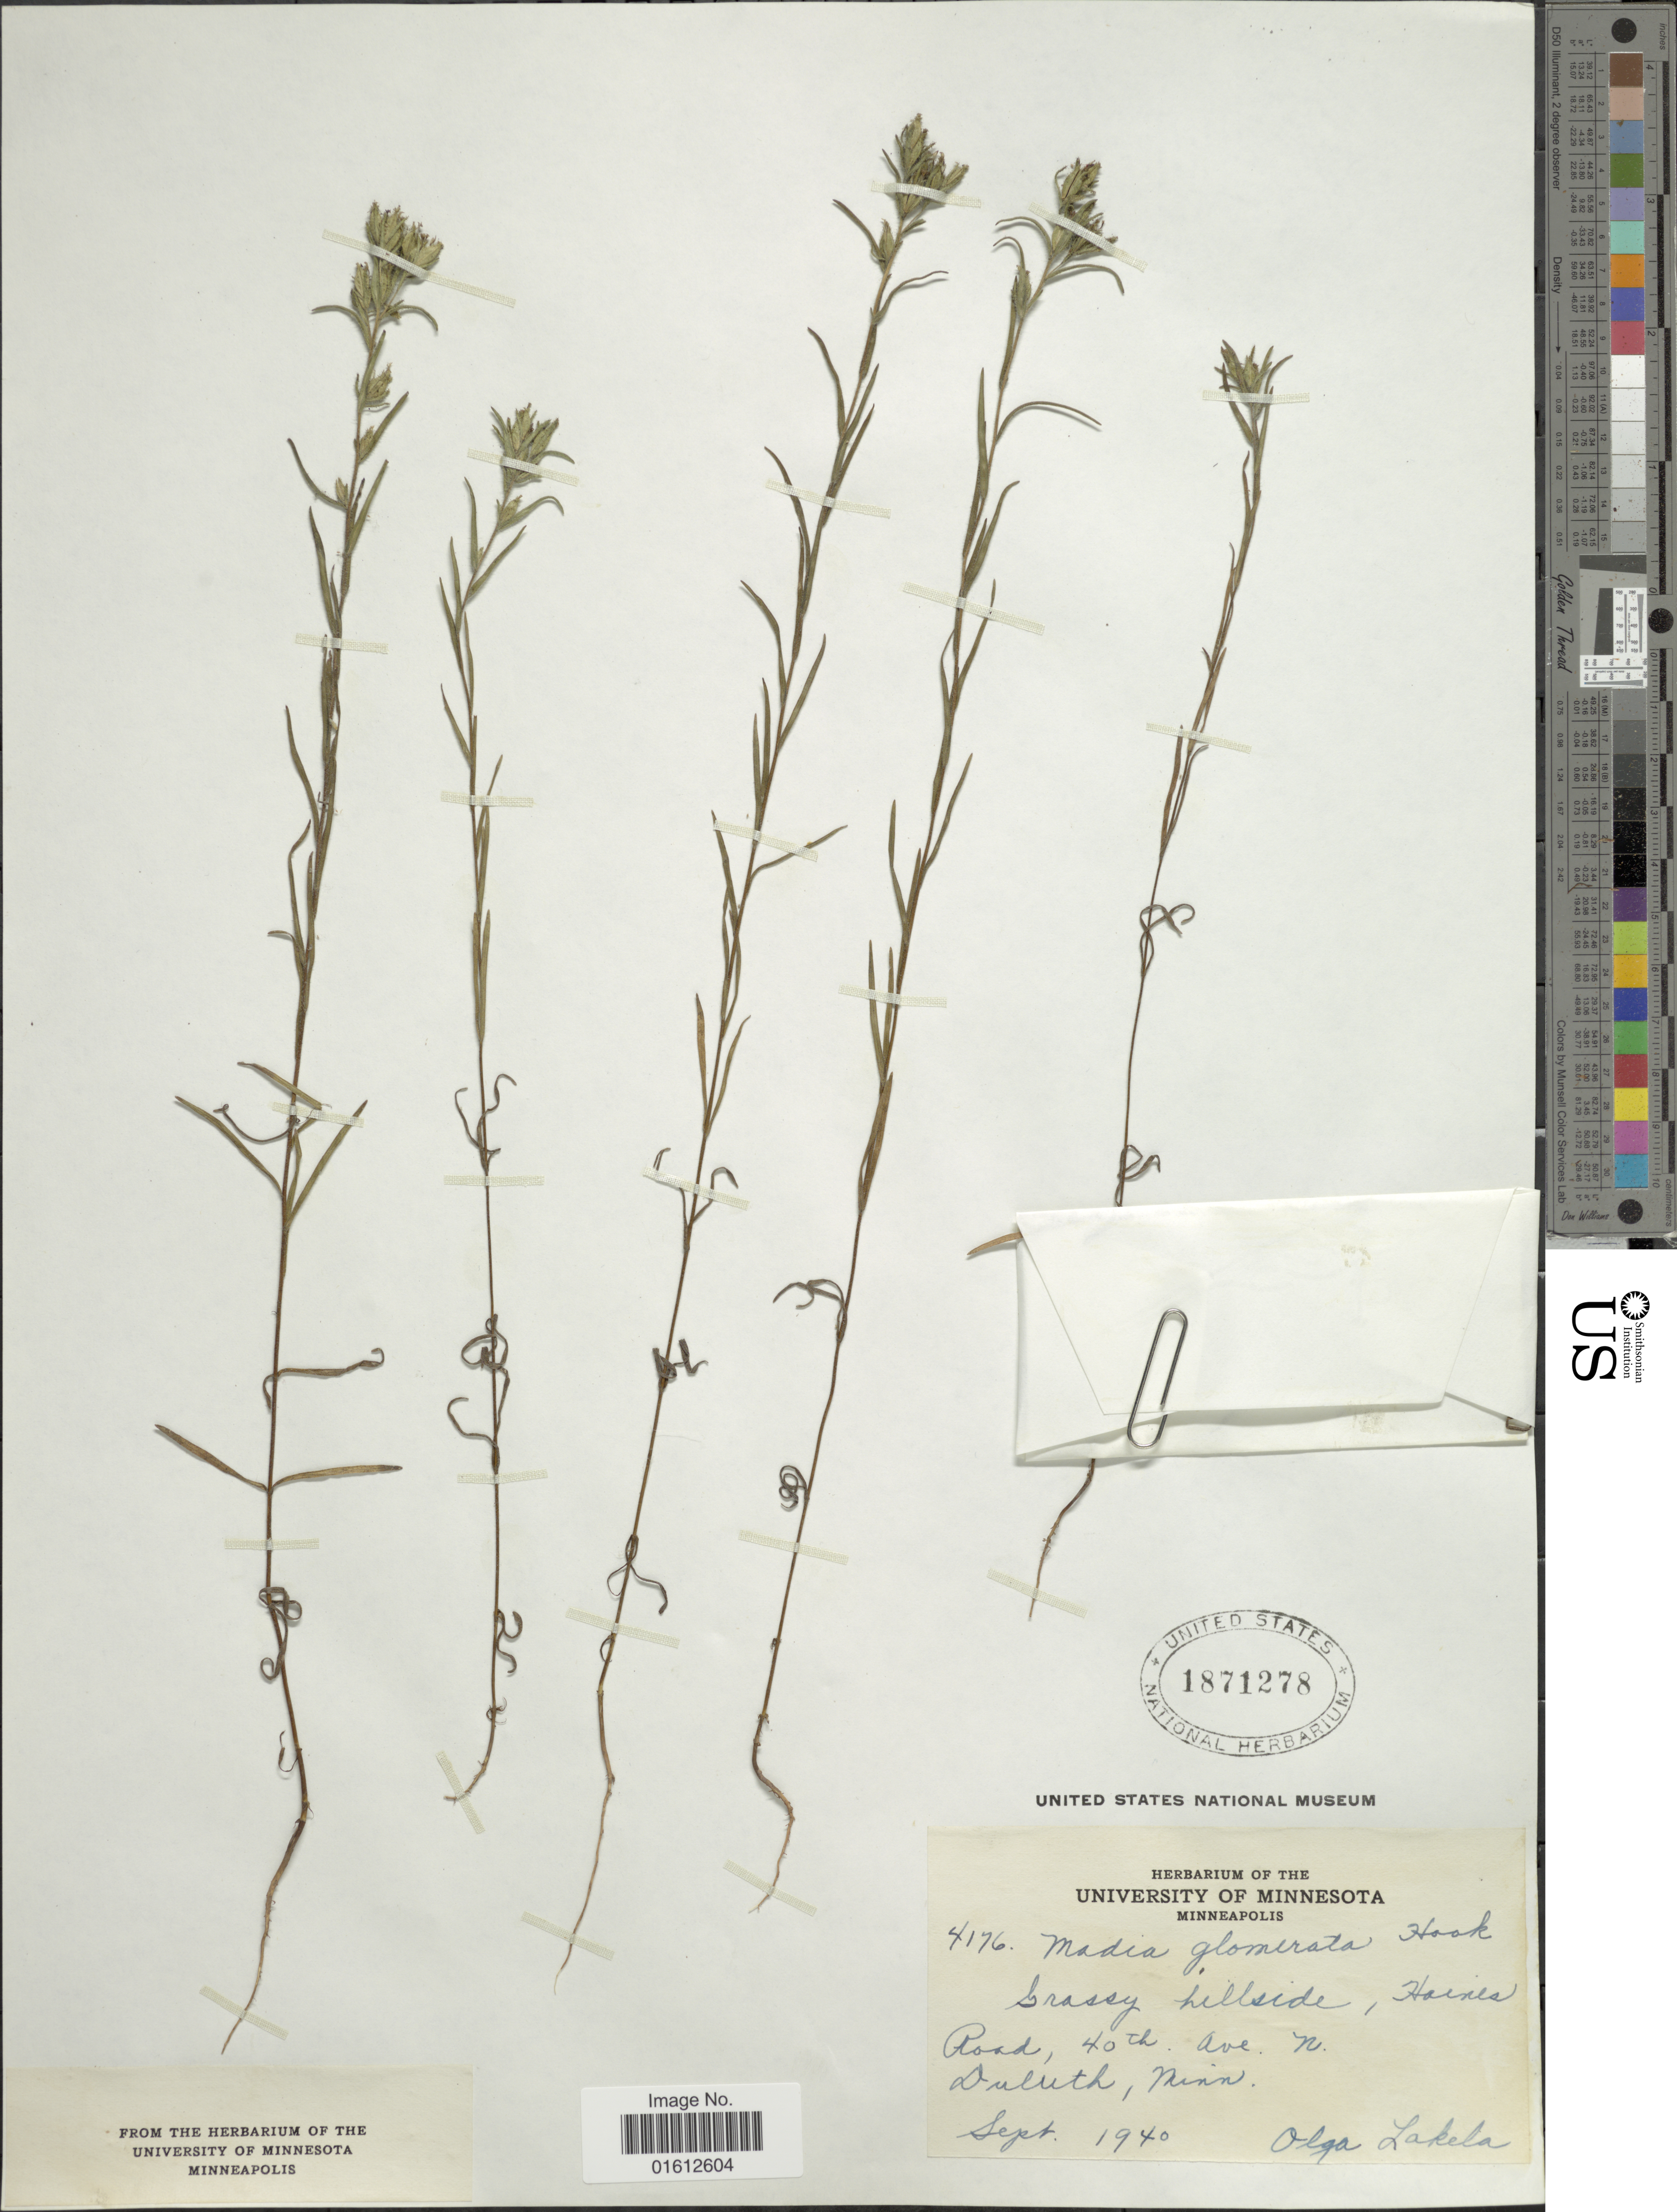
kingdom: Plantae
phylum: Tracheophyta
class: Magnoliopsida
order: Asterales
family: Asteraceae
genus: Madia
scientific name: Madia glomerata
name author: Hook.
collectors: O. K. Lakela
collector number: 4176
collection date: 1940-09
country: United States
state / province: Minnesota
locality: Grassy hillside, Haines Road, 40th Ave. N. Duluth.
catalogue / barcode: US 1871278